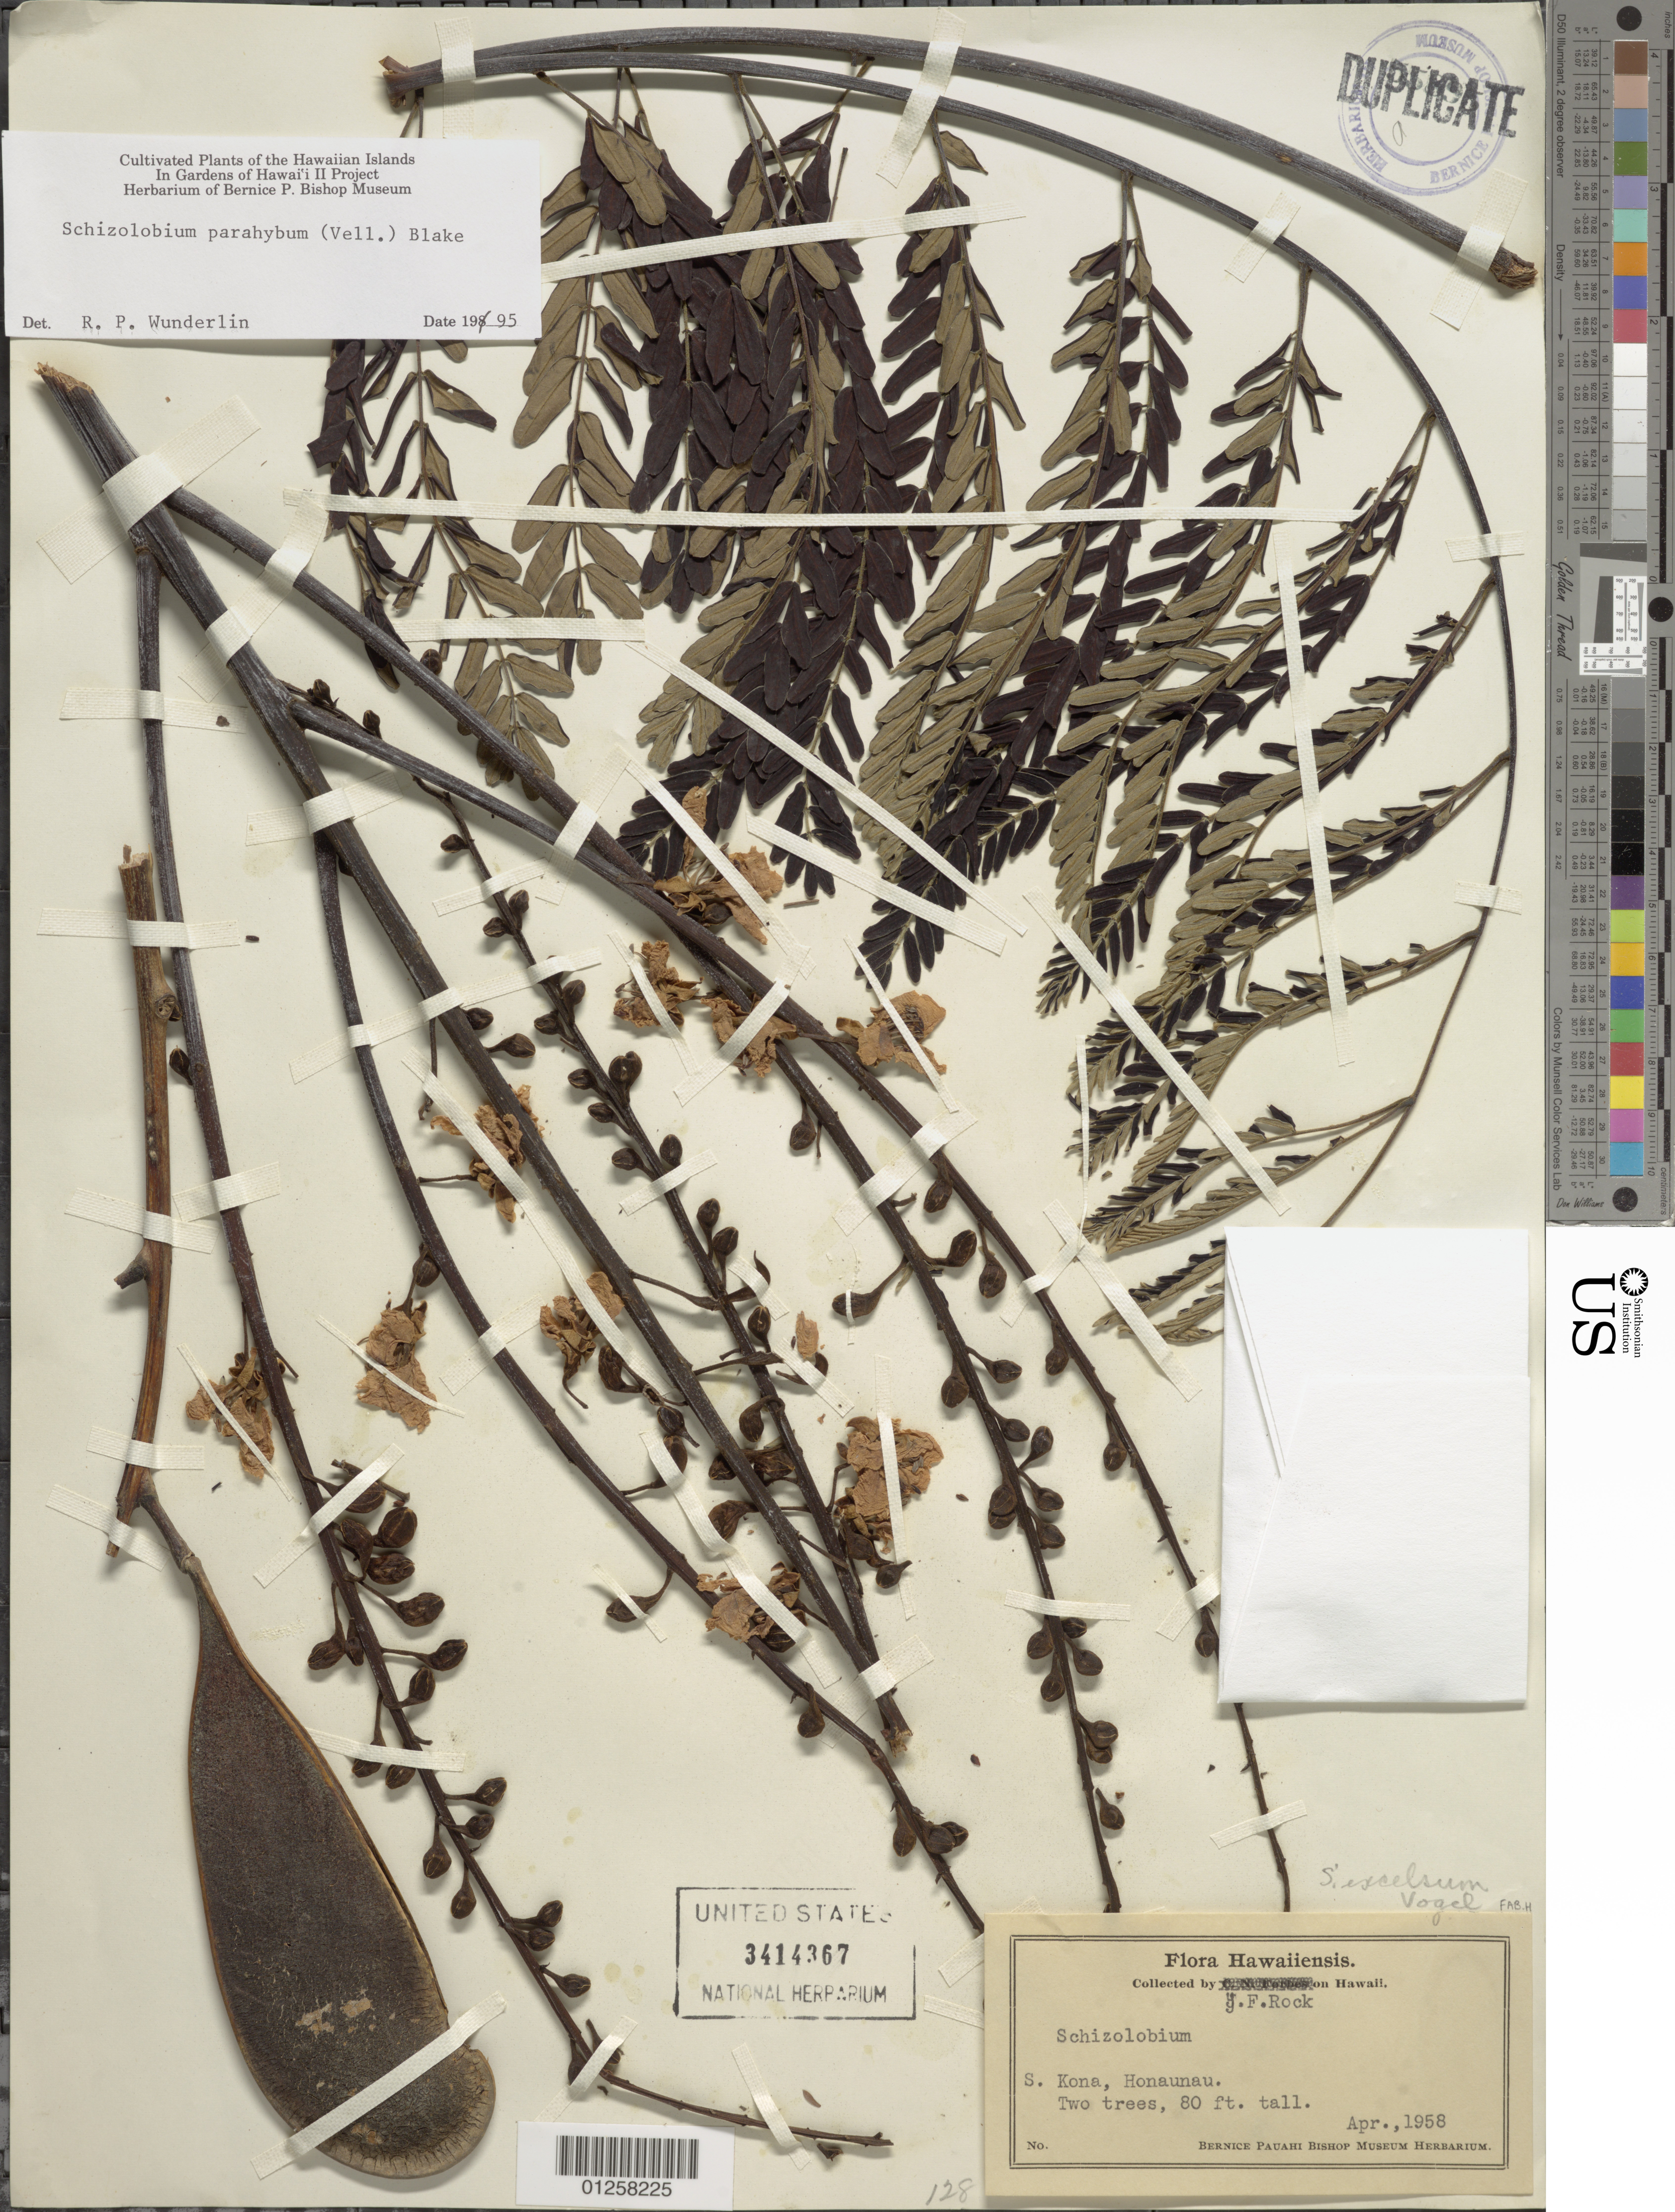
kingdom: Plantae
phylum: Tracheophyta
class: Magnoliopsida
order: Fabales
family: Fabaceae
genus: Schizolobium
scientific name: Schizolobium parahyba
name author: (Vell.) S.F. Blake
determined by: Wunderlin, Richard P.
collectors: J. F. Rock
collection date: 1958-04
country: United States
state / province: Hawaii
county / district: Hawaii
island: Hawaii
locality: S. Kona.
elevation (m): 24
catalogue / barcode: US 3414367